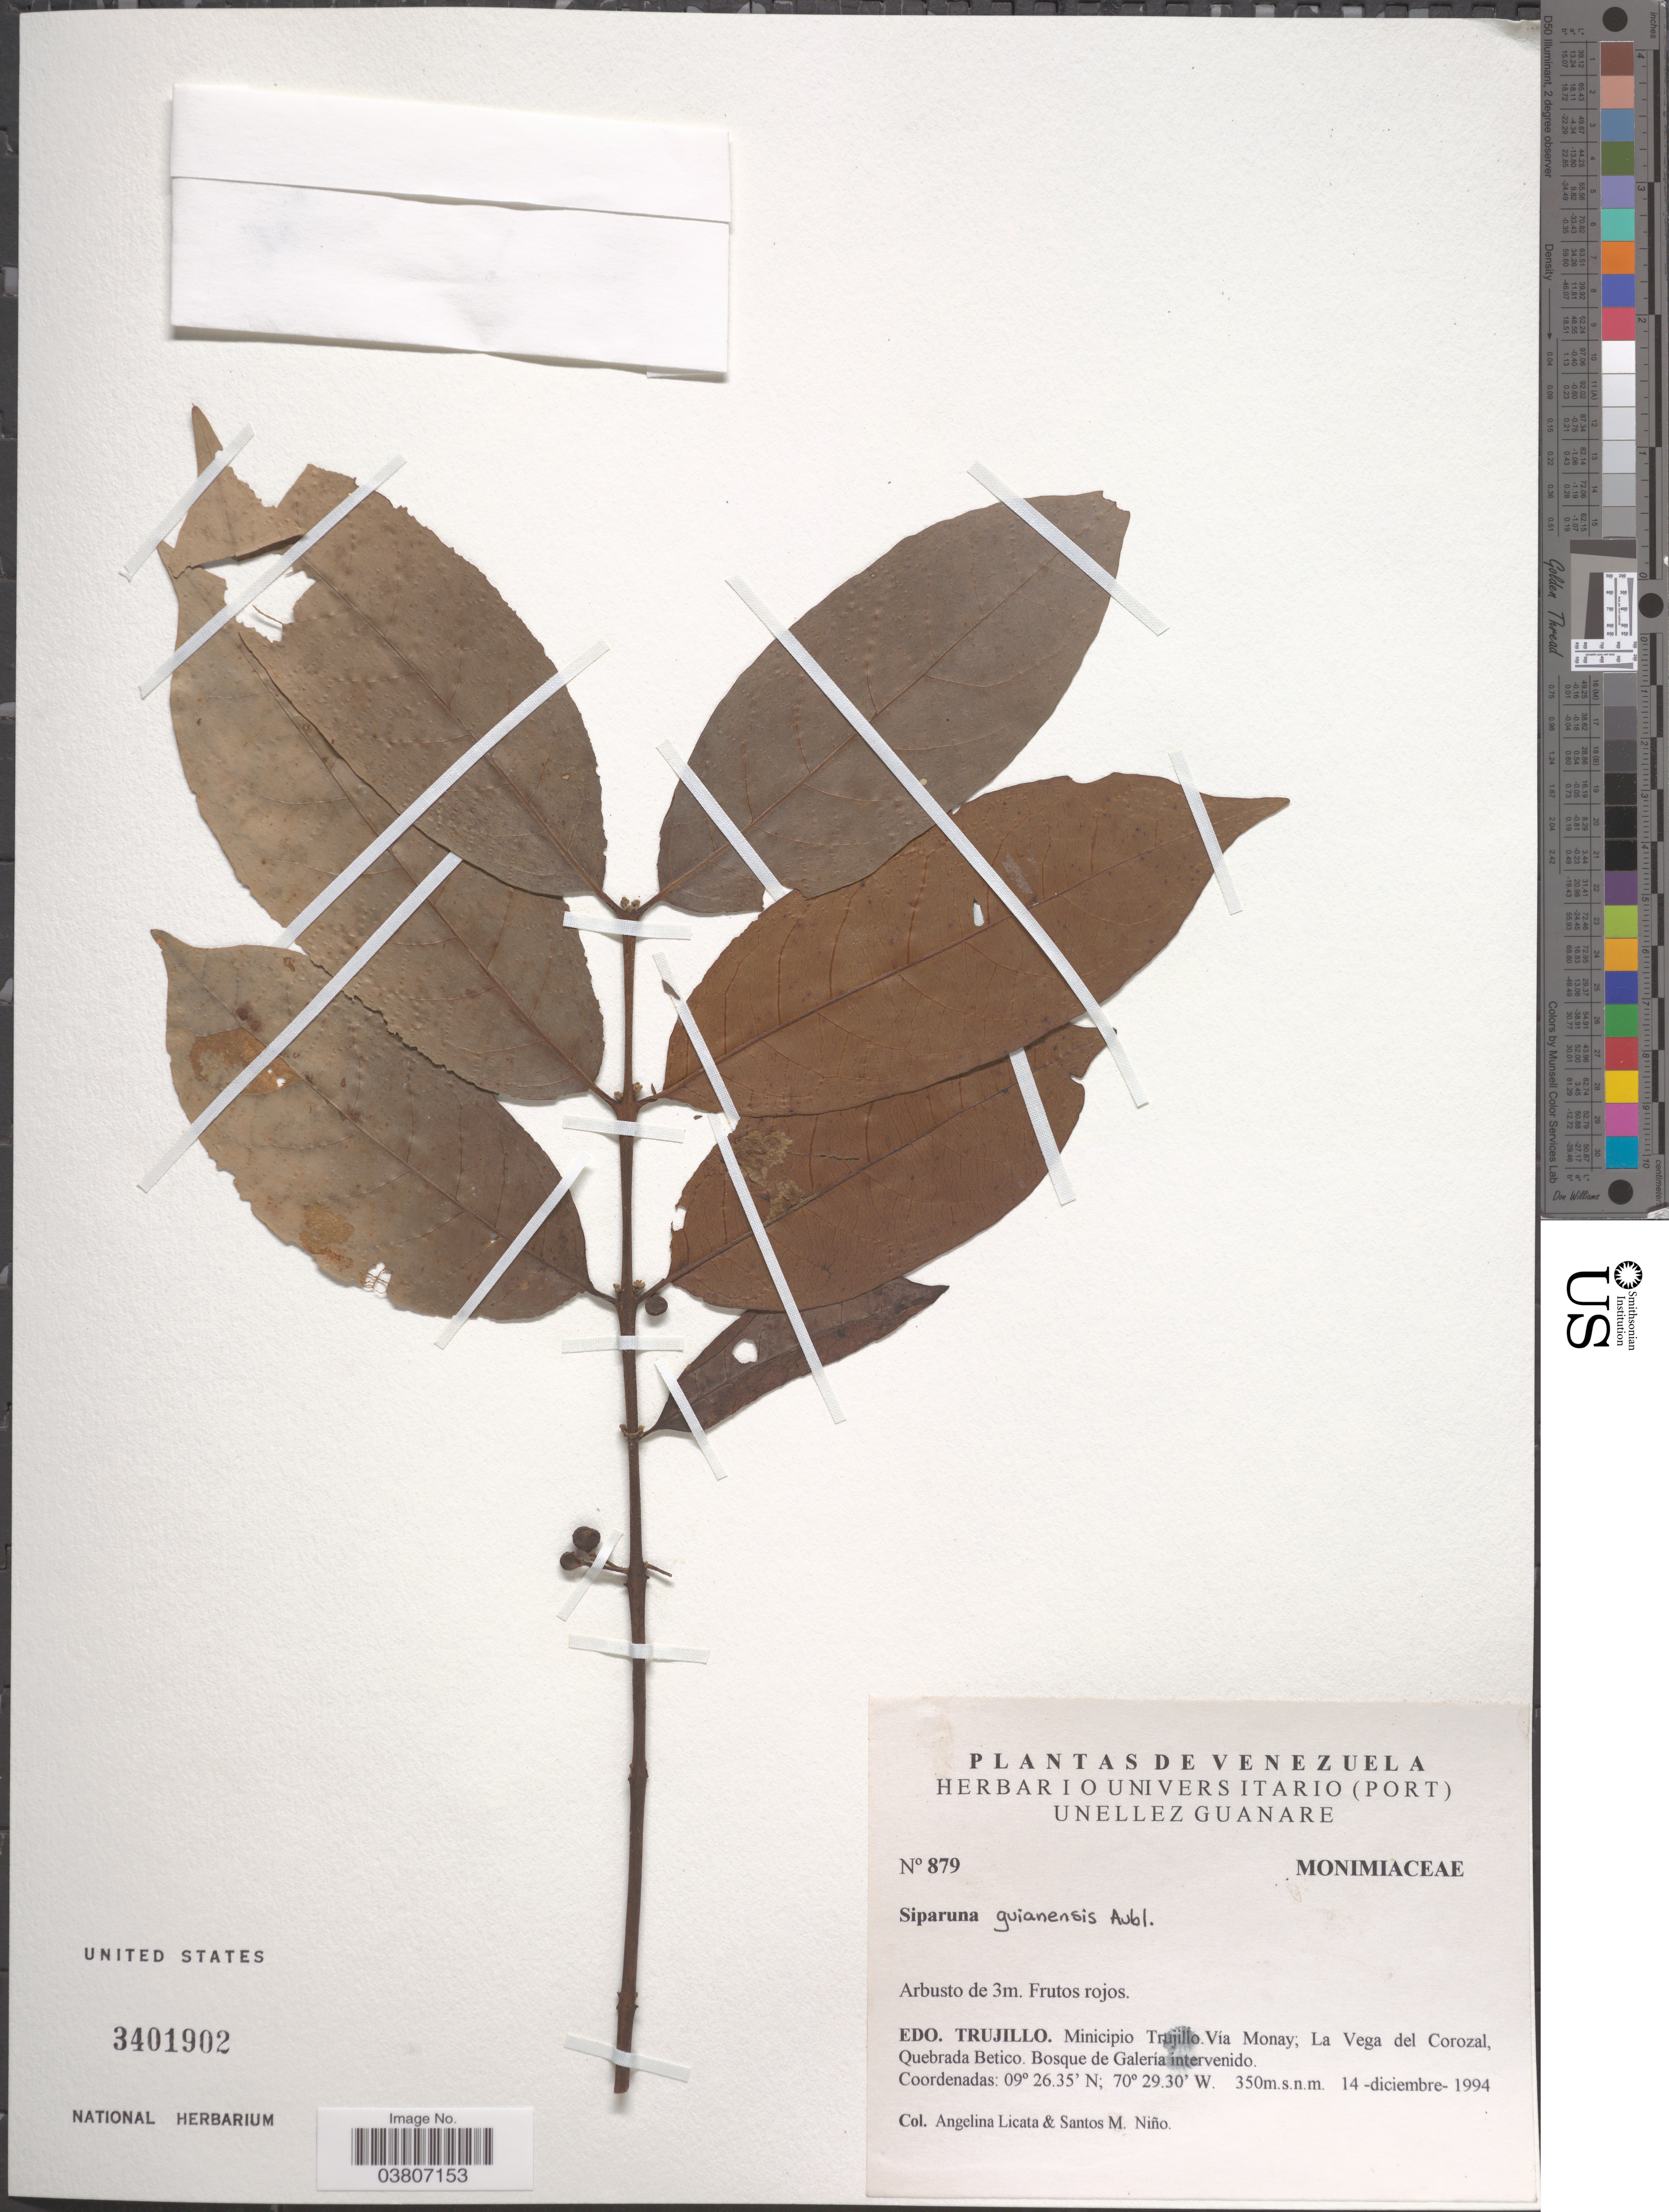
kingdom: Plantae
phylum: Tracheophyta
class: Magnoliopsida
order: Laurales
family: Siparunaceae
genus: Siparuna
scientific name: Siparuna guianensis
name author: Aubl.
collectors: A. Licata & S. M. Niño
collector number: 879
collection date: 1994-12-14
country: Venezuela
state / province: Trujillo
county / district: Trujillo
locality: Vía Monay; La Vega del Corazal, Quebrada Betico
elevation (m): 350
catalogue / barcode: US 3401902